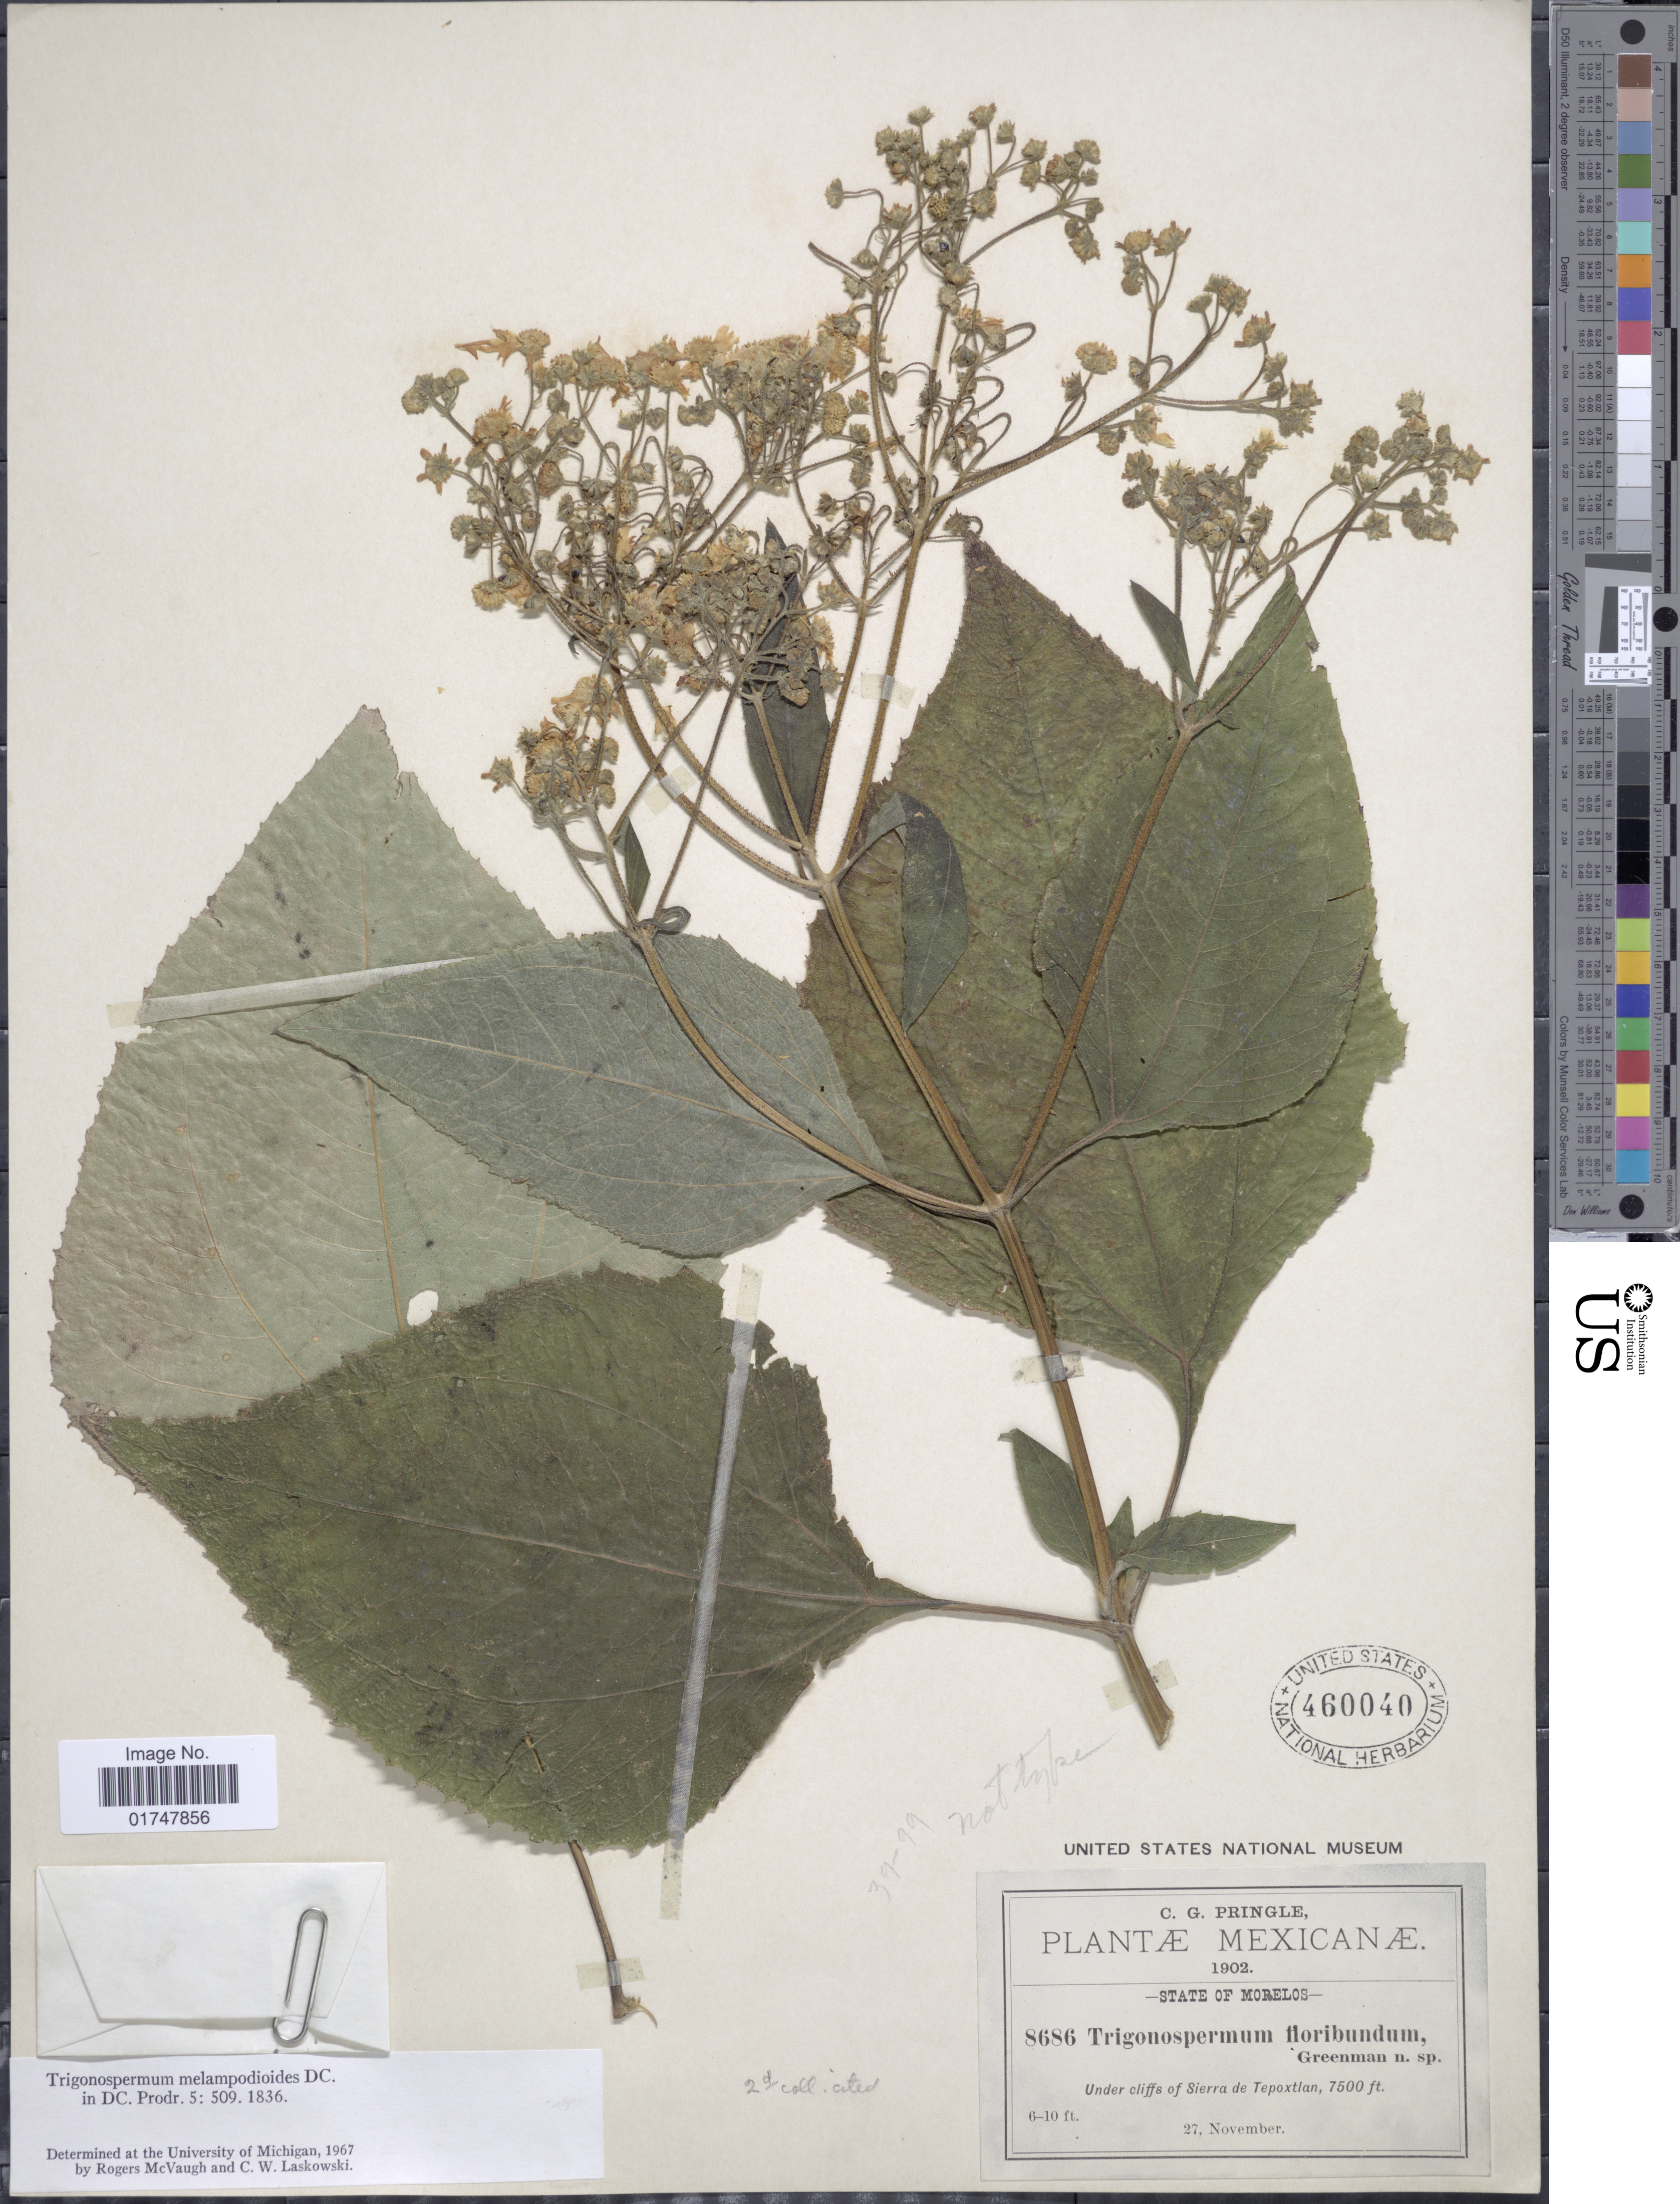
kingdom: Plantae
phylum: Tracheophyta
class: Magnoliopsida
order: Asterales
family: Asteraceae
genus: Trigonospermum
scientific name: Trigonospermum melampodioides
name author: DC.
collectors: C. G. Pringle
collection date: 1902-11-27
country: Mexico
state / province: Morelos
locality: Under cliffs of Sierra de Tepoxtland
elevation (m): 2286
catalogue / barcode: US 460040